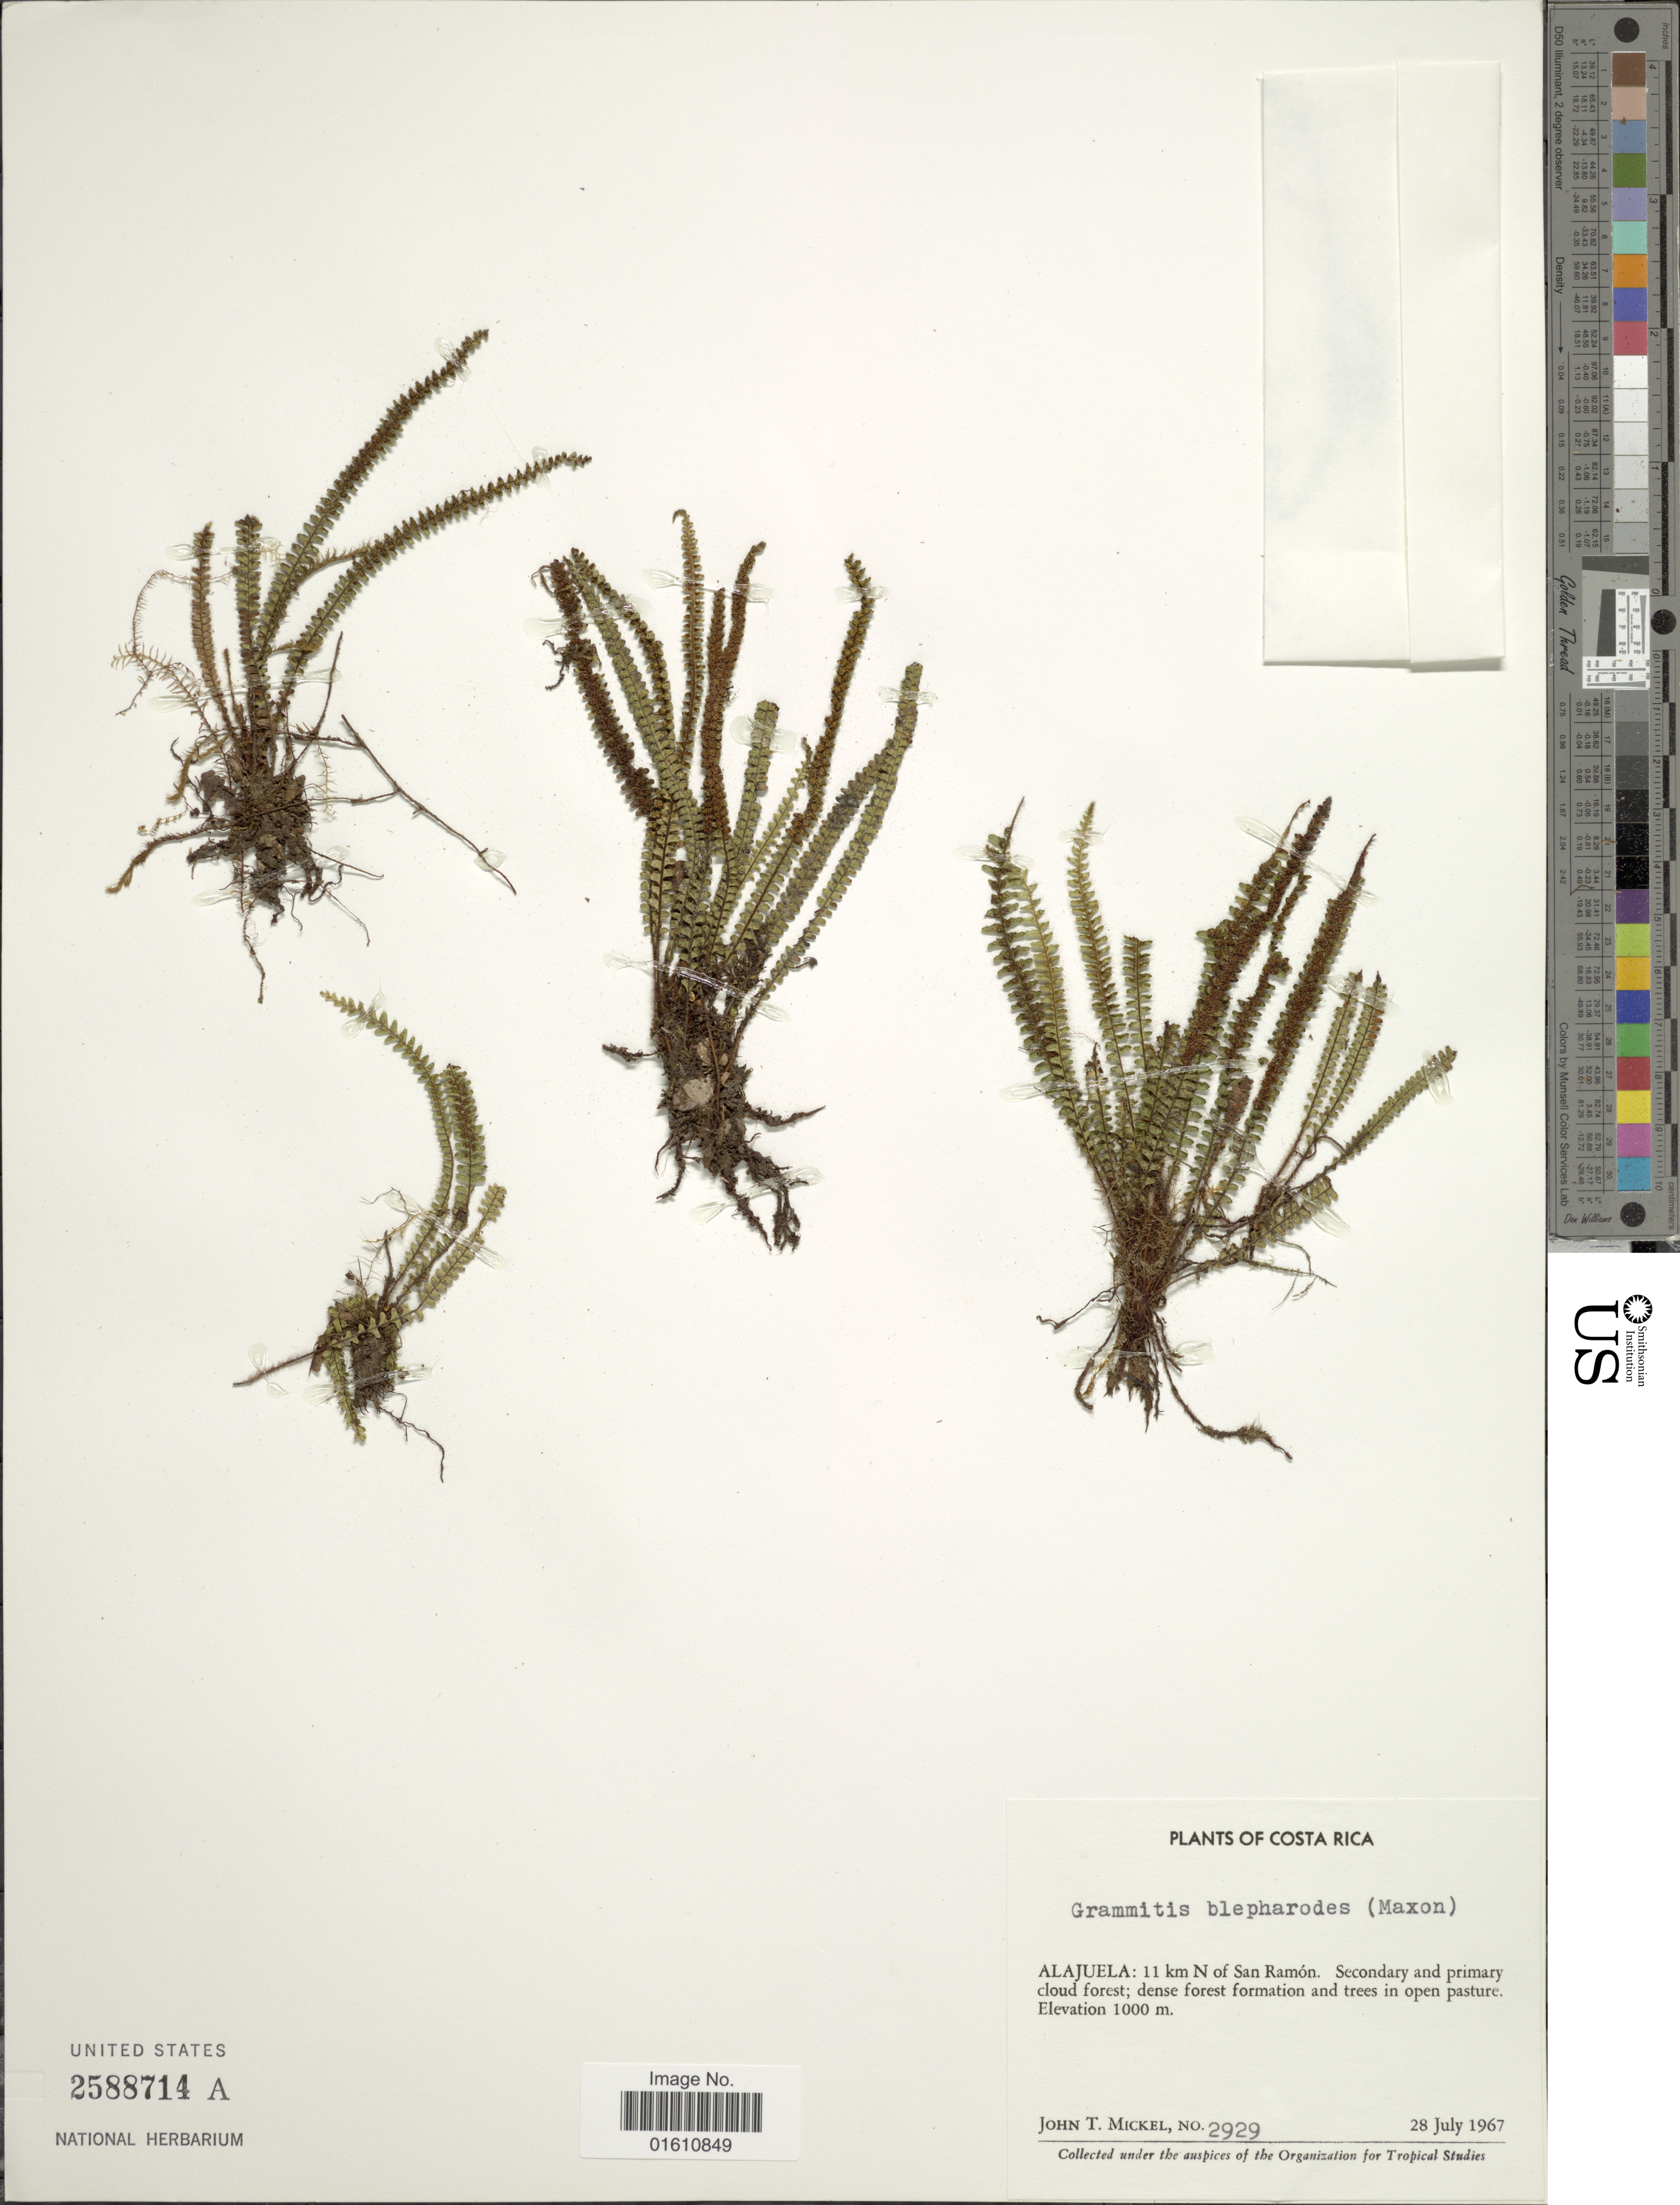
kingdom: Plantae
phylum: Tracheophyta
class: Polypodiopsida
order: Polypodiales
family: Polypodiaceae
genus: Moranopteris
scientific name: Moranopteris taenifolia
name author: (Jenman) R. Y. Hirai & J. Prado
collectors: J. T. Mickel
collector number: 2929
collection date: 1967-07-28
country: Costa Rica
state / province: Alajuela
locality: Alajuela: 11 km N of San Ramon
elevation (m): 1000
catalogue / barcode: US 2588714A